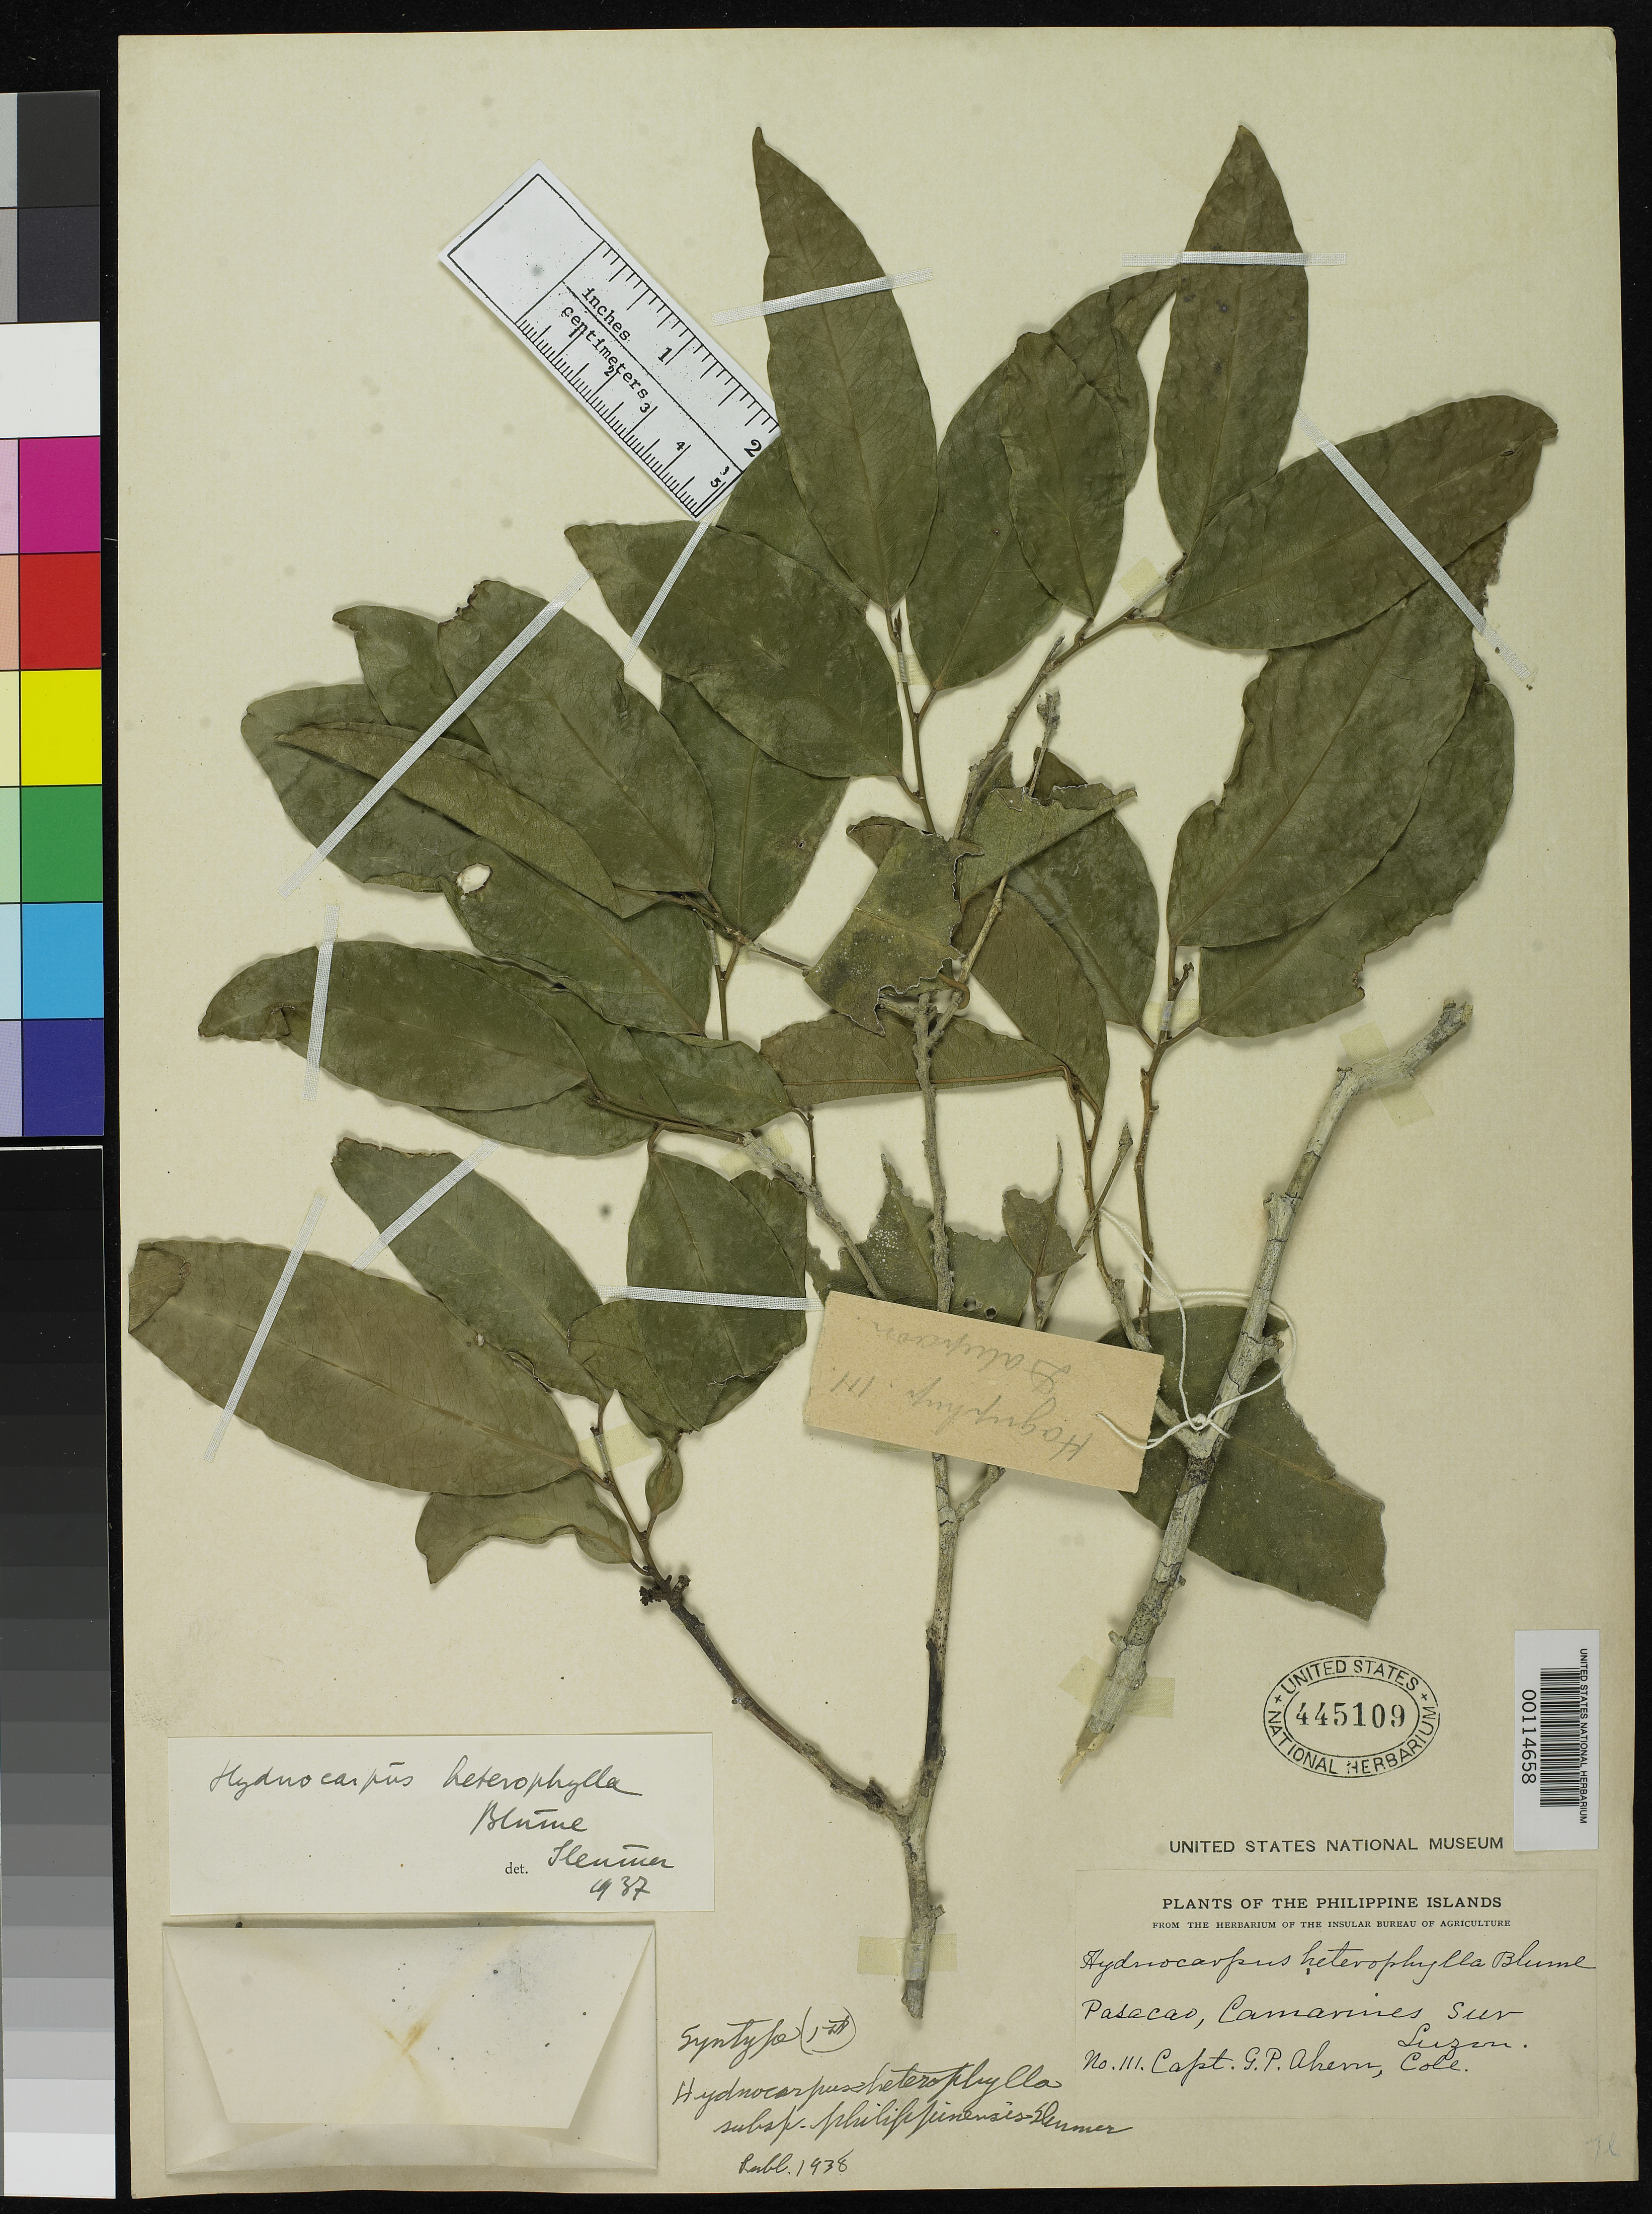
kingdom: Plantae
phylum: Tracheophyta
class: Magnoliopsida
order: Malpighiales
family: Achariaceae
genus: Hydnocarpus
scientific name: Hydnocarpus heterophyllus subsp. philippinensis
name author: Sleumer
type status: Syntype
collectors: G. Ahern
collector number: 111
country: Philippines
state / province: Bicol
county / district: Camarines Sur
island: Luzon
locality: Pasacao.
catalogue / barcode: US 445109